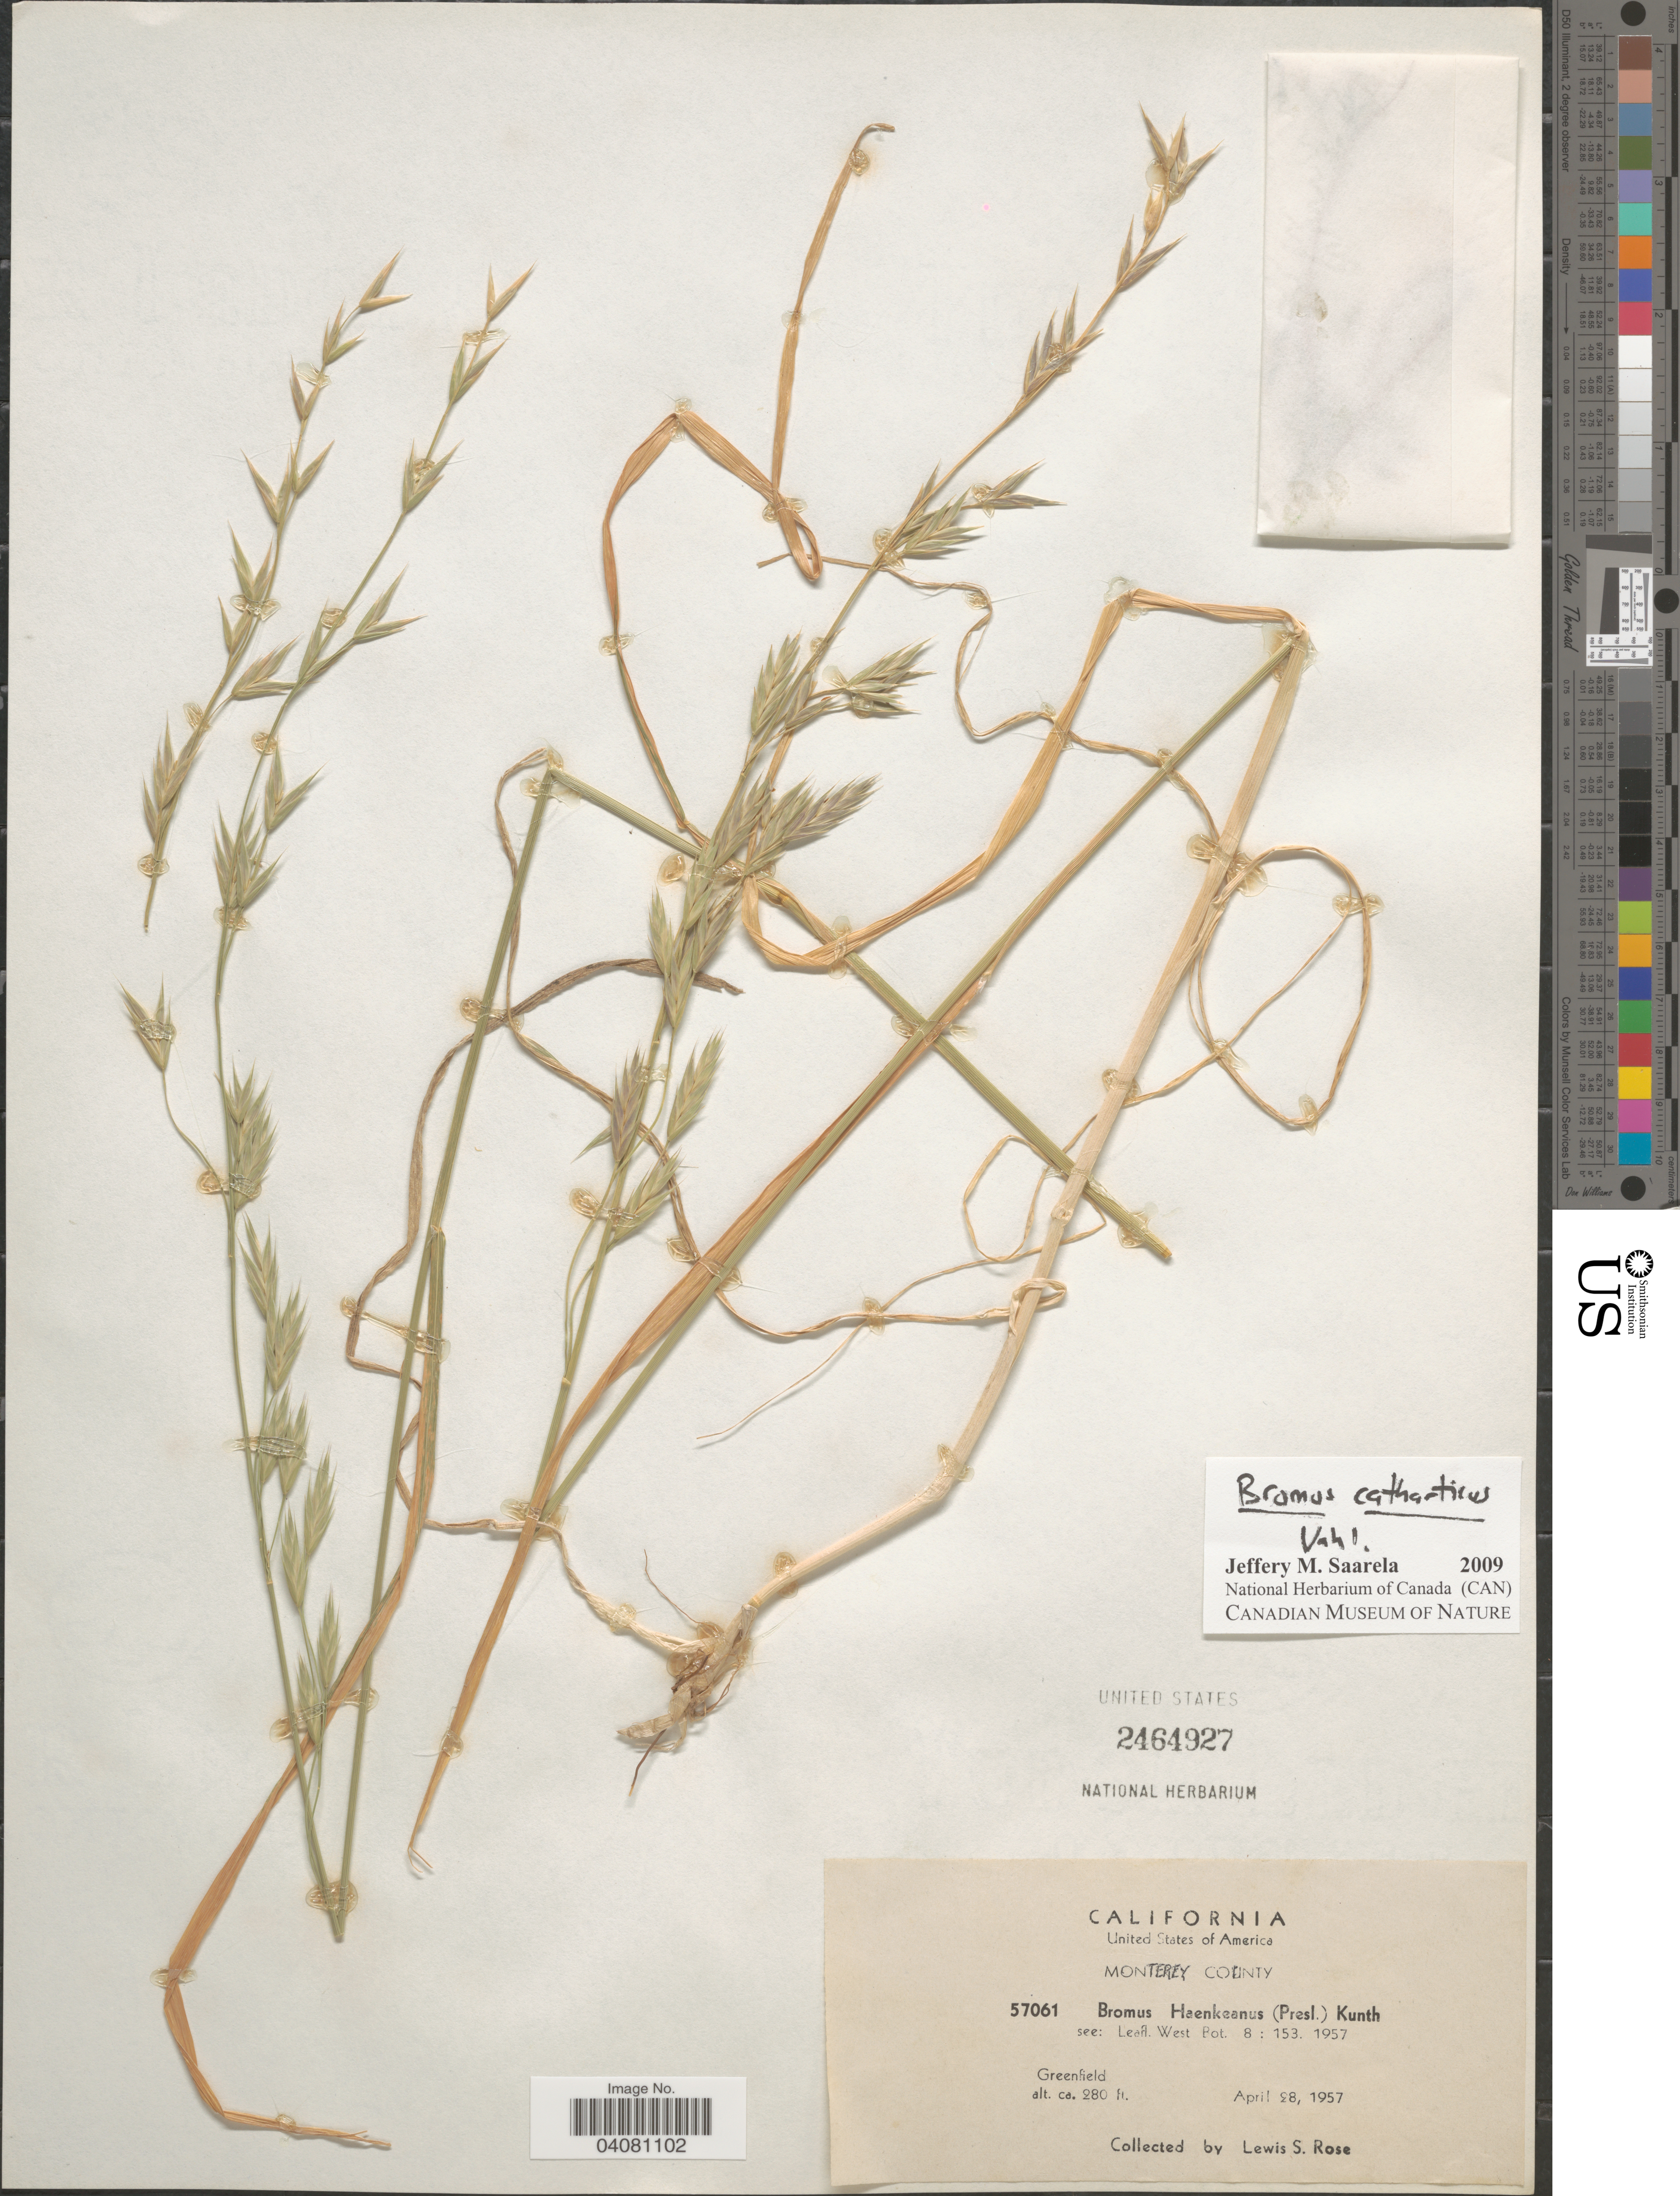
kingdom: Plantae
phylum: Tracheophyta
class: Liliopsida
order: Poales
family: Poaceae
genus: Bromus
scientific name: Bromus catharticus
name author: Vahl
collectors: L. S. Rose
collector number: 57061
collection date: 1957-04-28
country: United States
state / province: California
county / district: Monterey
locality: Monterey County. Greenfield.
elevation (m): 85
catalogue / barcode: US 2464927